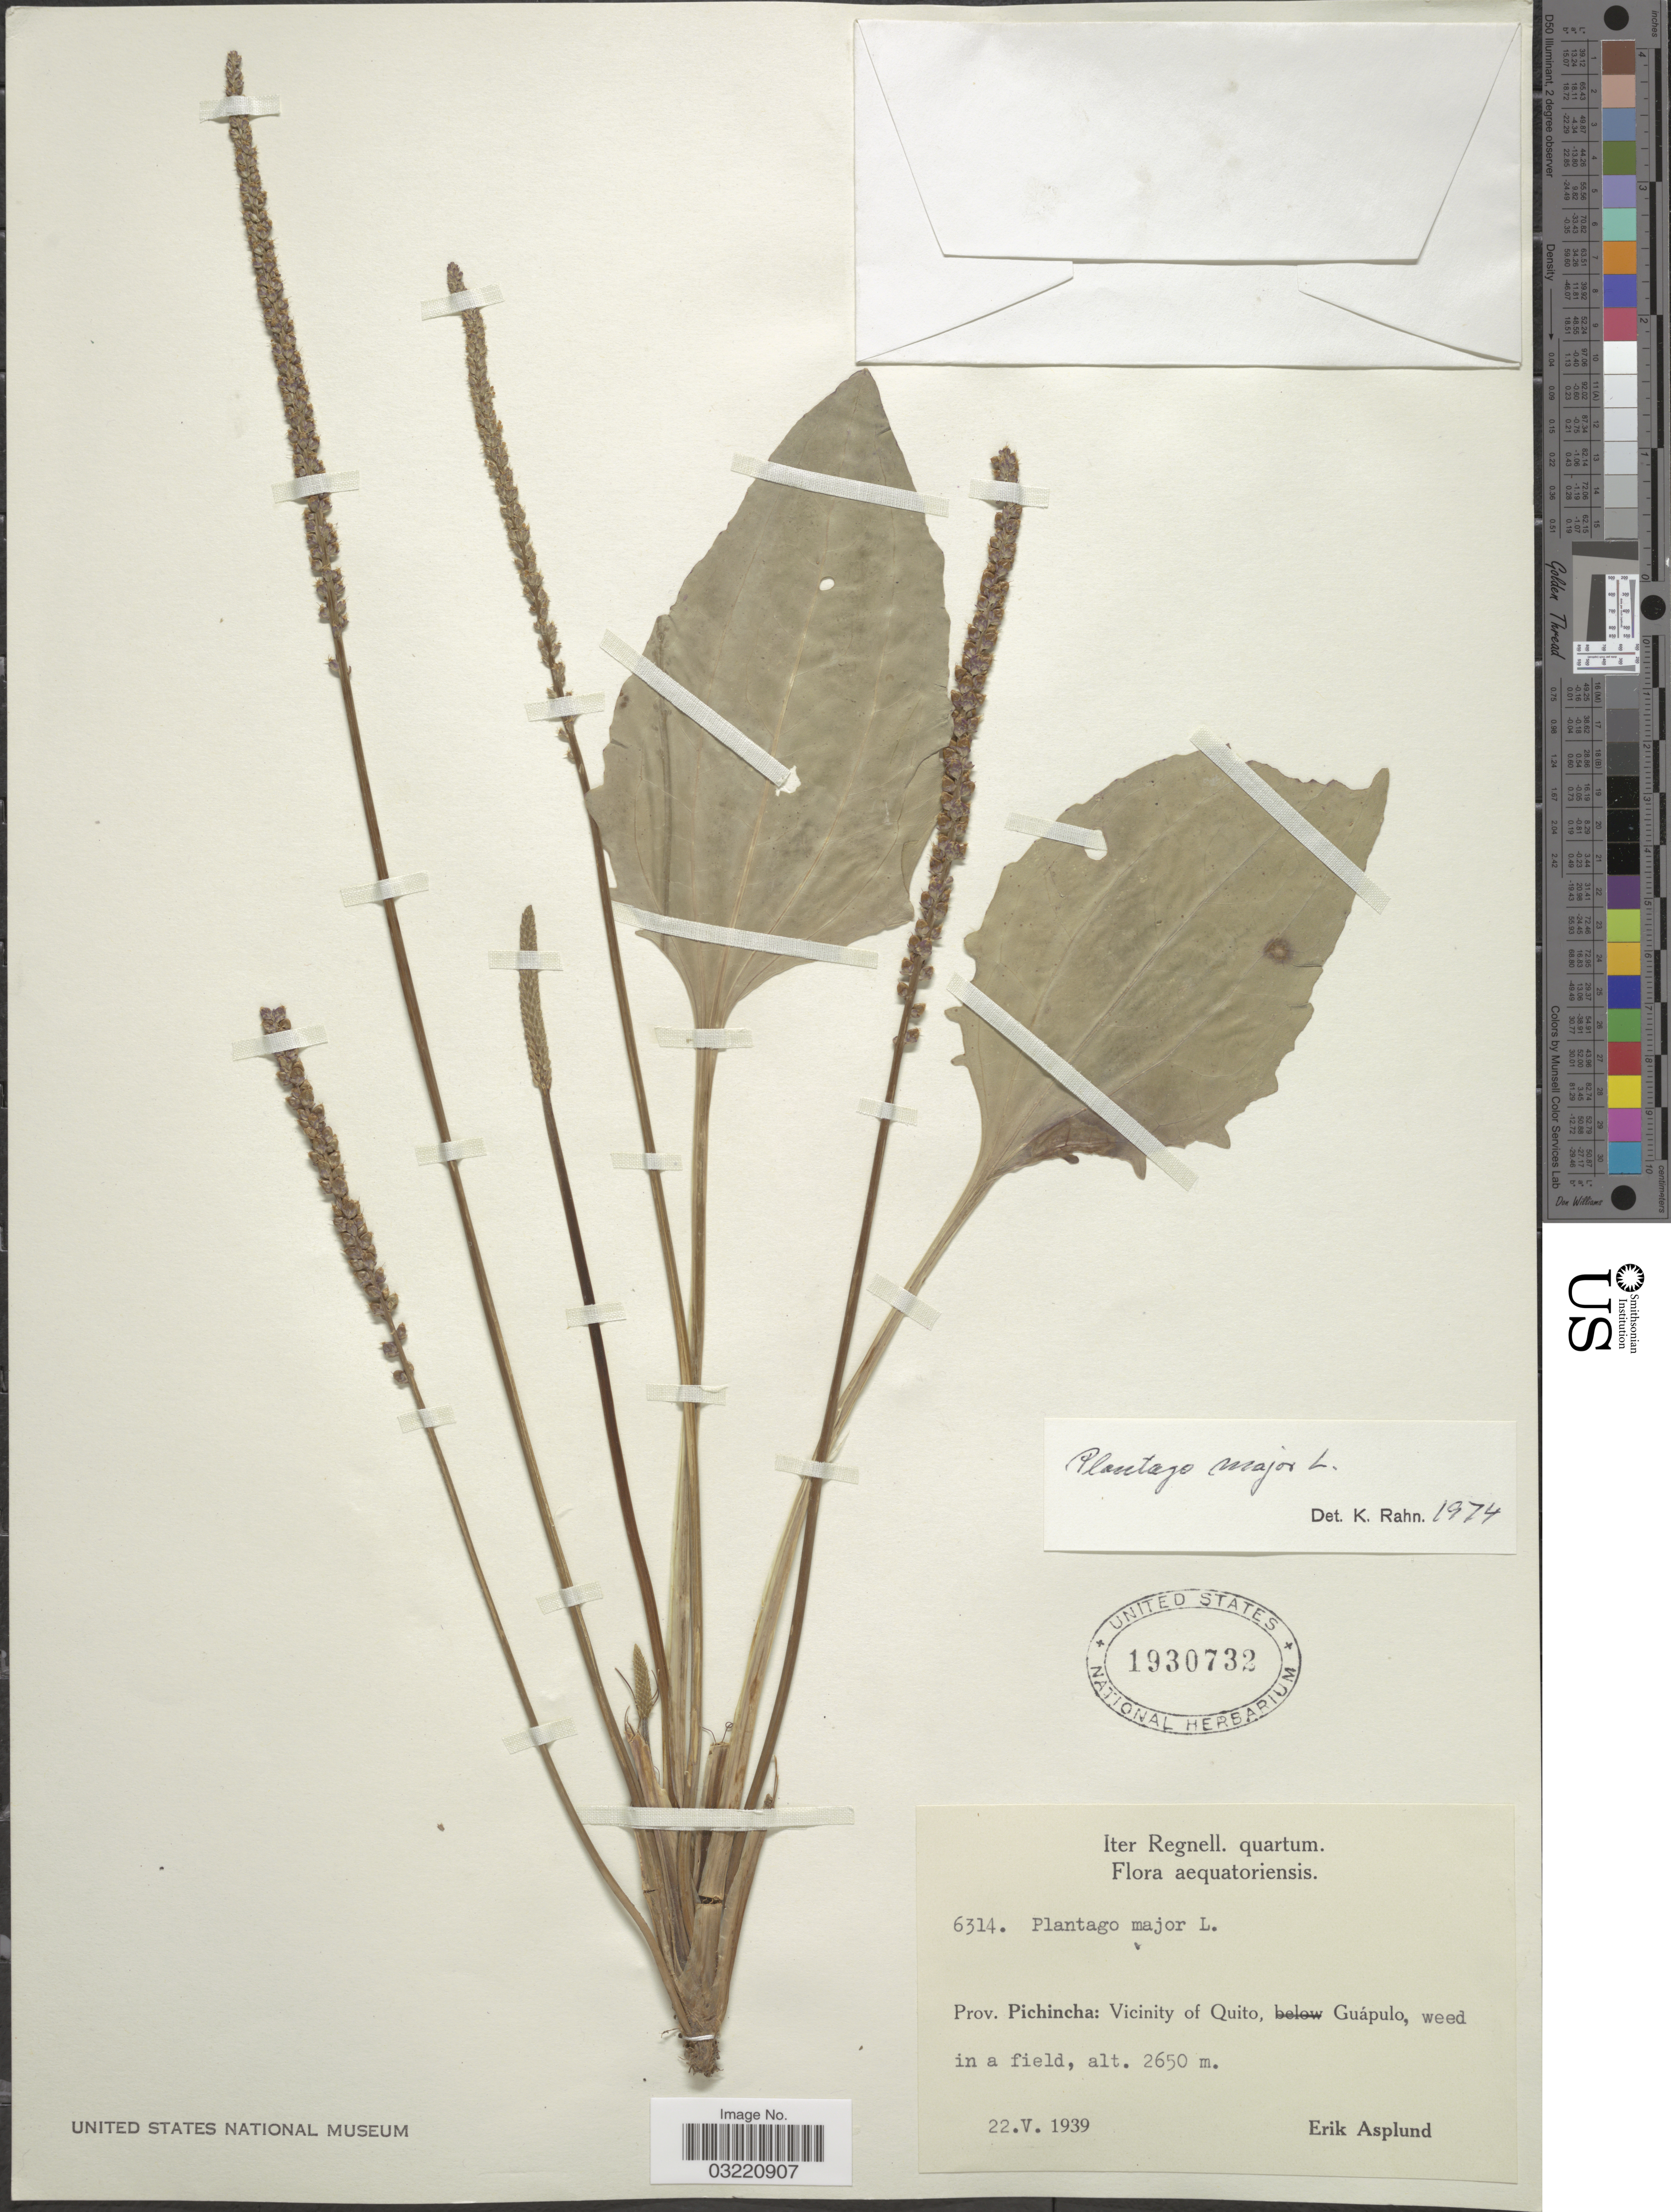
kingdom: Plantae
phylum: Tracheophyta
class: Magnoliopsida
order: Lamiales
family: Plantaginaceae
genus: Plantago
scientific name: Plantago major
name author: L.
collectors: E. Asplund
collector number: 6314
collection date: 1939-05-22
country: Ecuador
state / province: Pichincha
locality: Vicinity of Quito, Guápulo.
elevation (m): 2650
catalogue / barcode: US 1930732